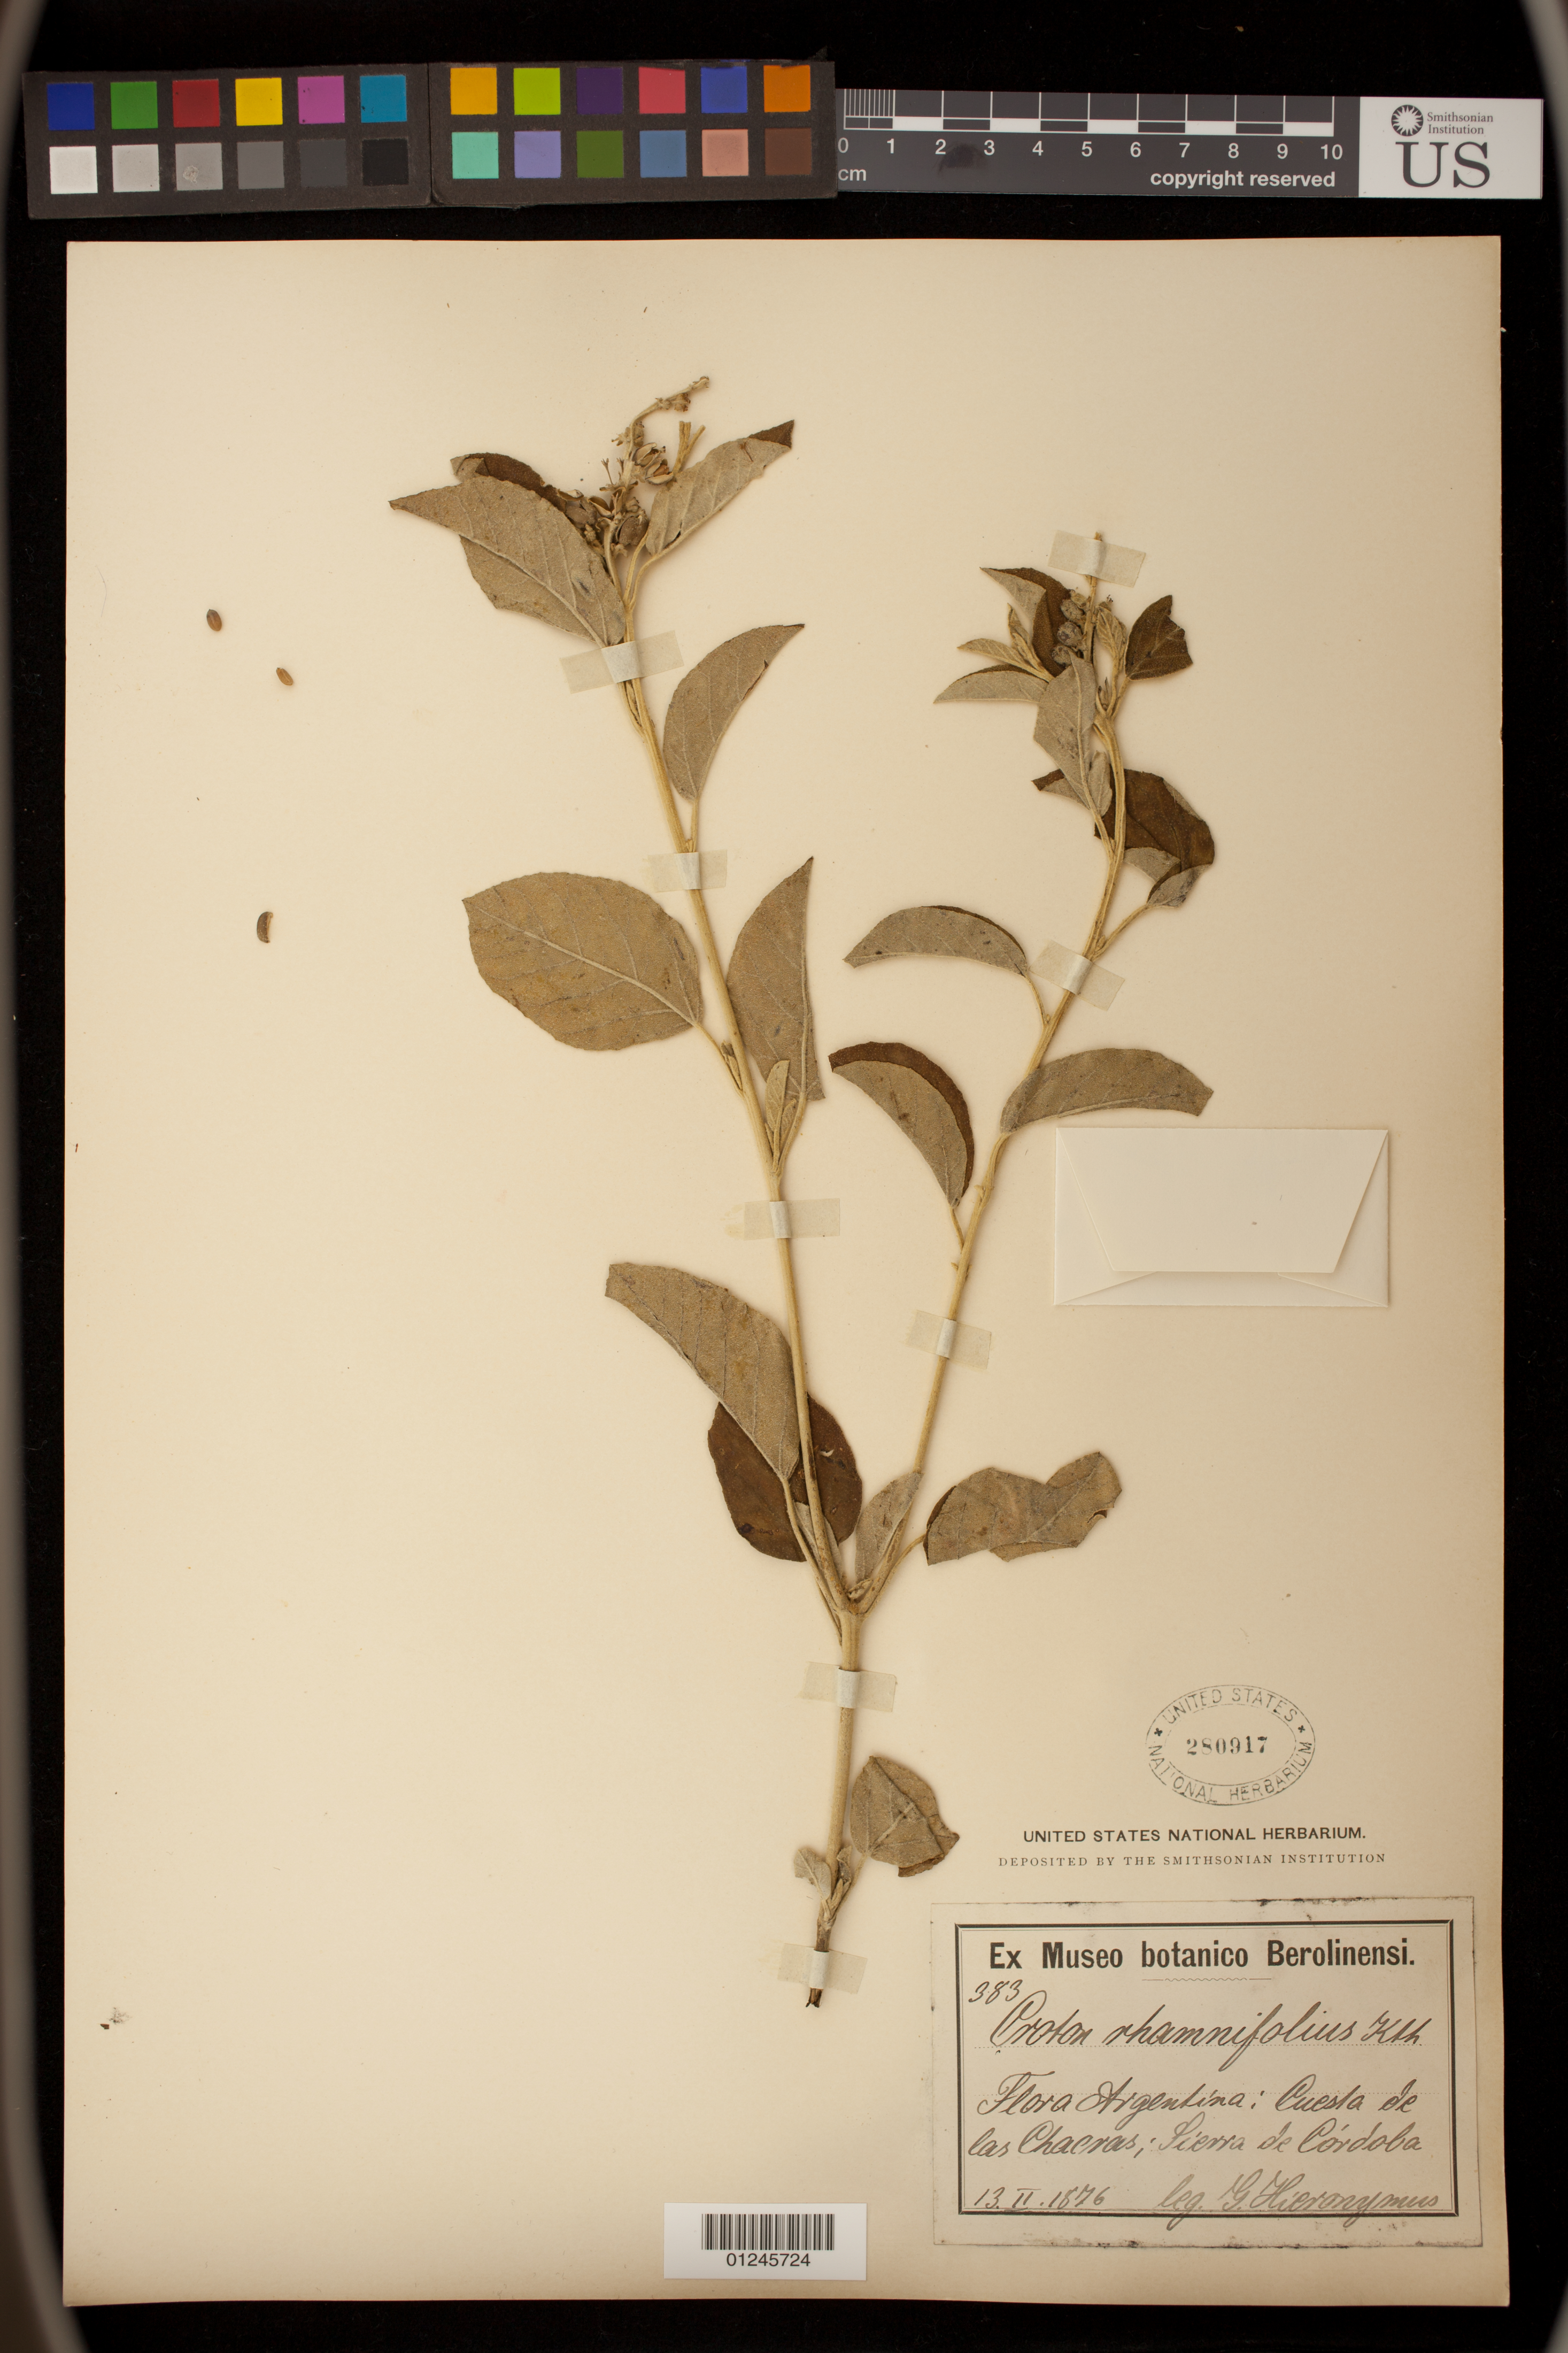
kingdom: Plantae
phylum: Tracheophyta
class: Magnoliopsida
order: Malpighiales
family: Euphorbiaceae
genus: Croton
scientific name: Croton rhamnifolius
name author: Willd.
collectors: G. H. Hieronymus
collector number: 383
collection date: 1876-02-13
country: Argentina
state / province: Cordoba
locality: Cuesta de las Chacras; Sierra de Cordoba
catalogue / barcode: US 280917